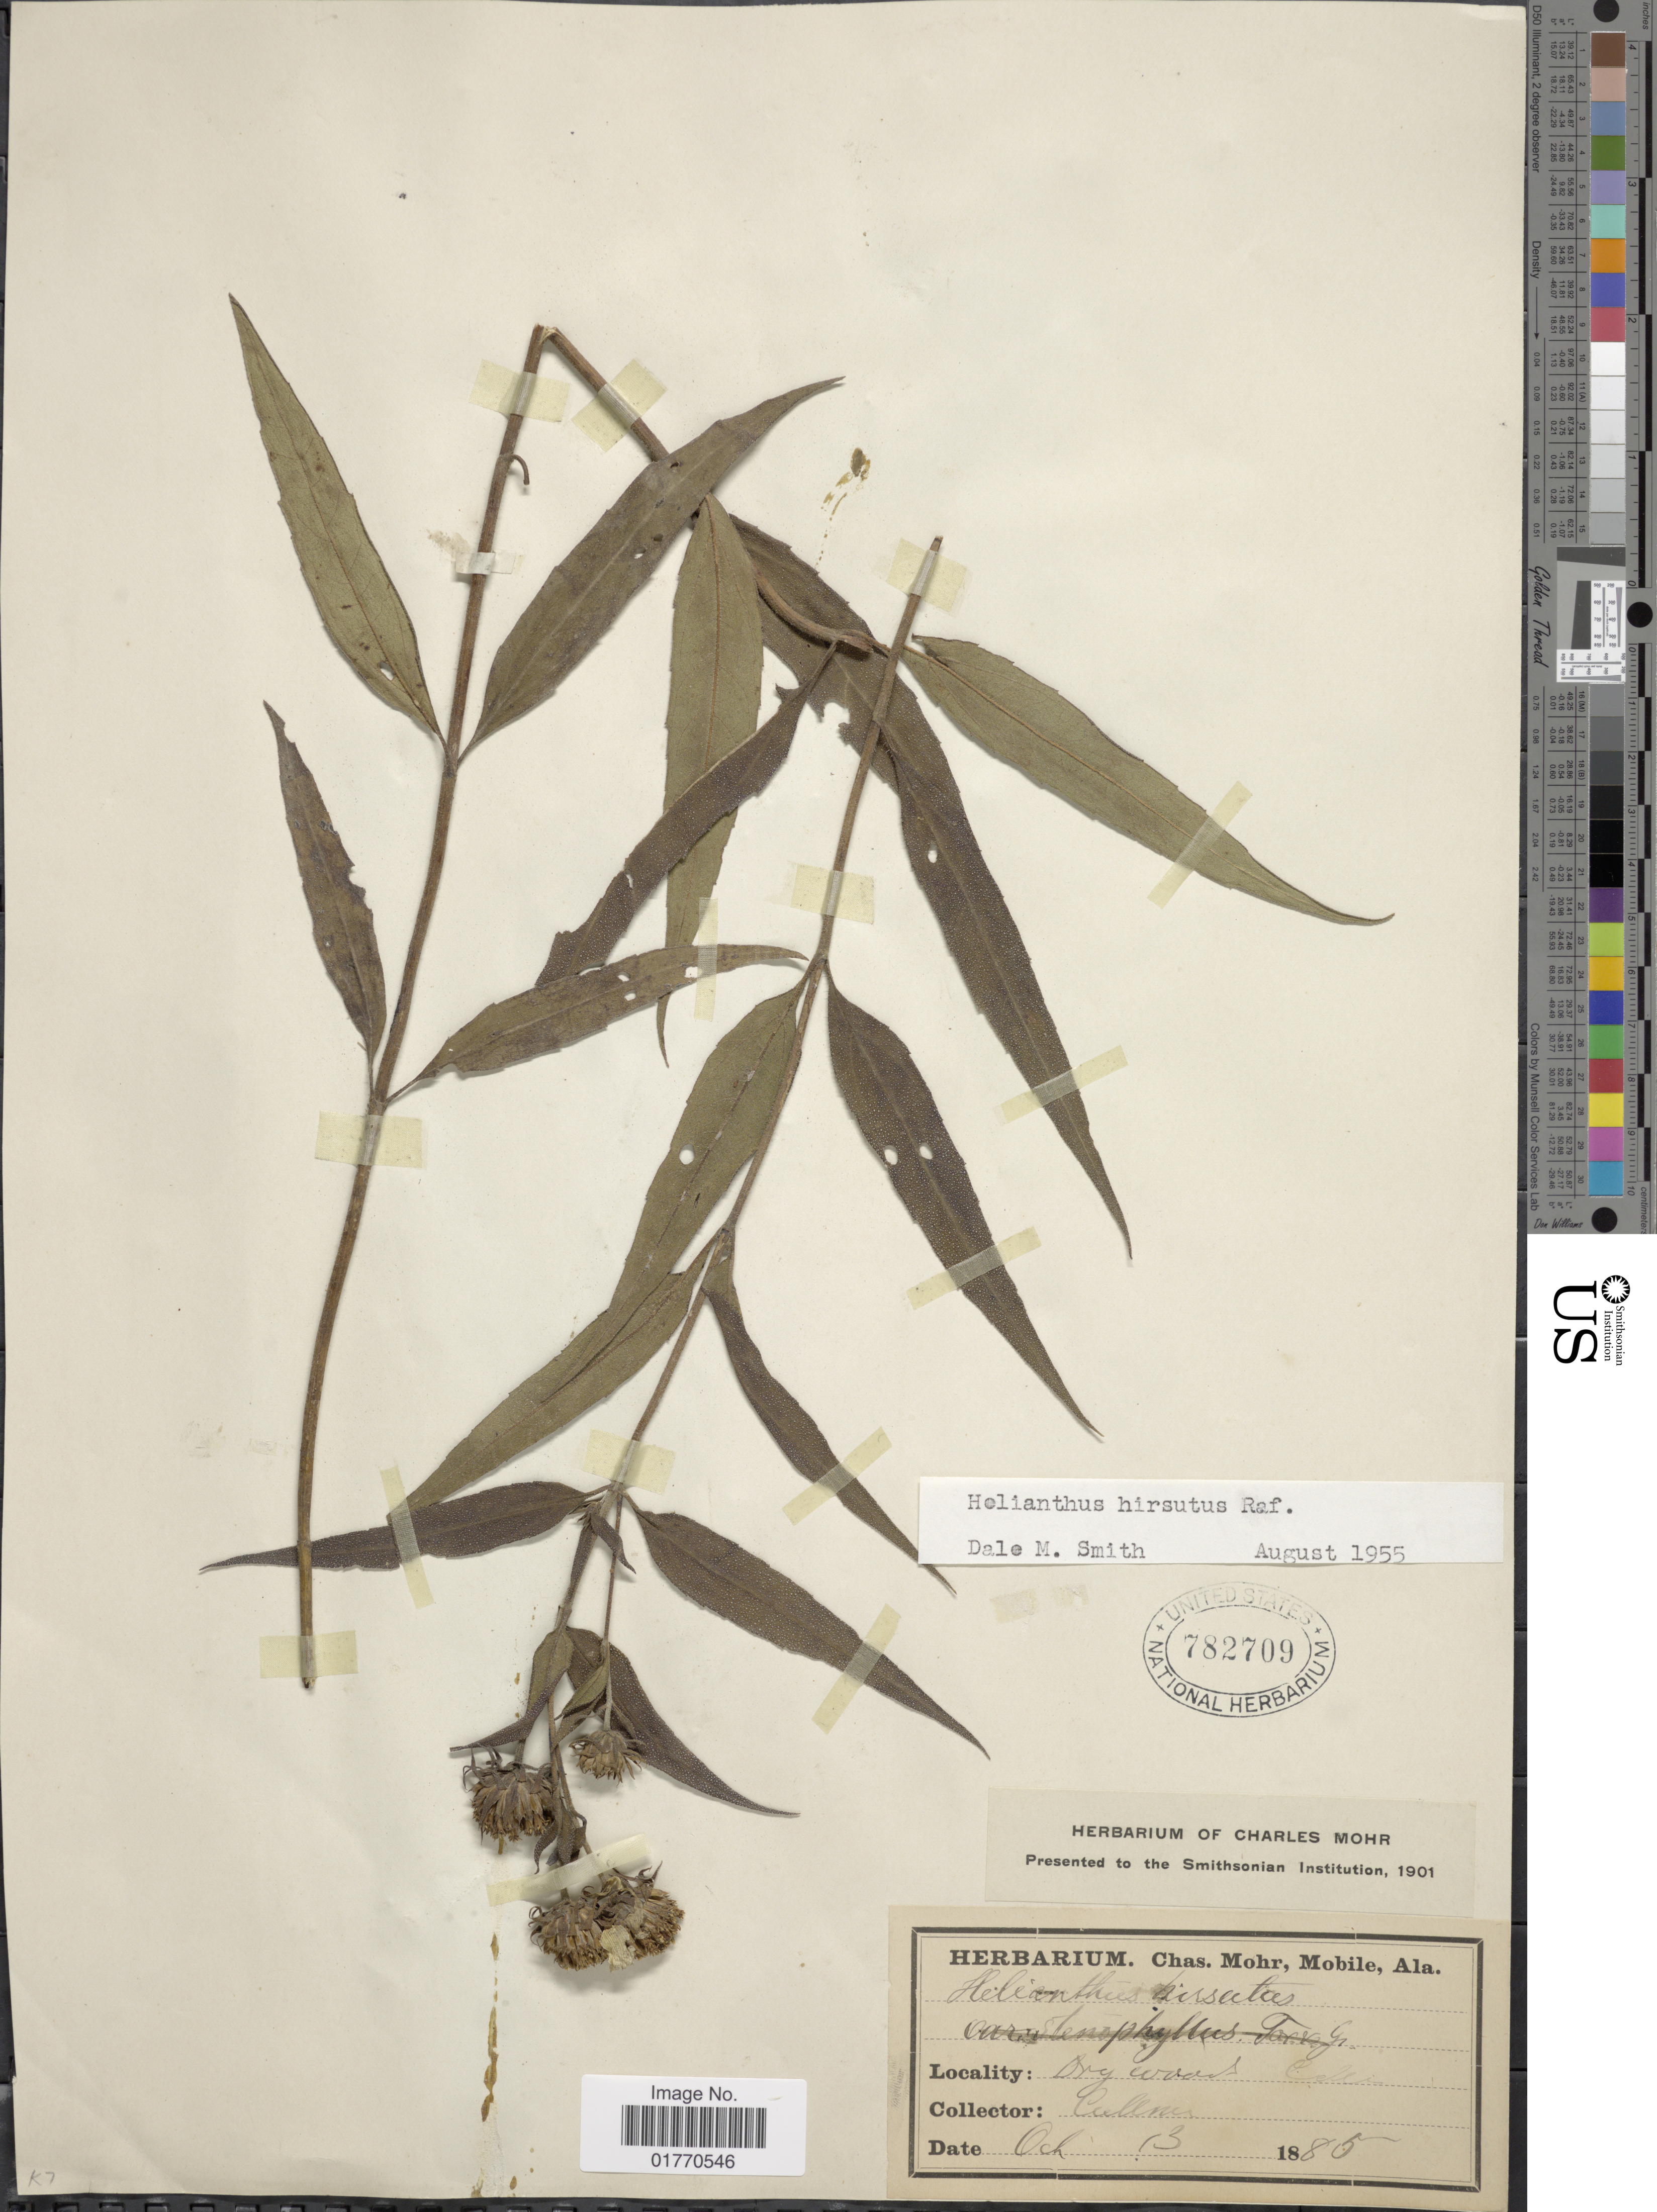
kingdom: Plantae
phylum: Tracheophyta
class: Magnoliopsida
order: Asterales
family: Asteraceae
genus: Helianthus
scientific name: Helianthus hirsutus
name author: Raf.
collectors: Mohr, C. T. (herbarium)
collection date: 1885-10-13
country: United States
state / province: Alabama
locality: Cullman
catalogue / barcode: US 782709